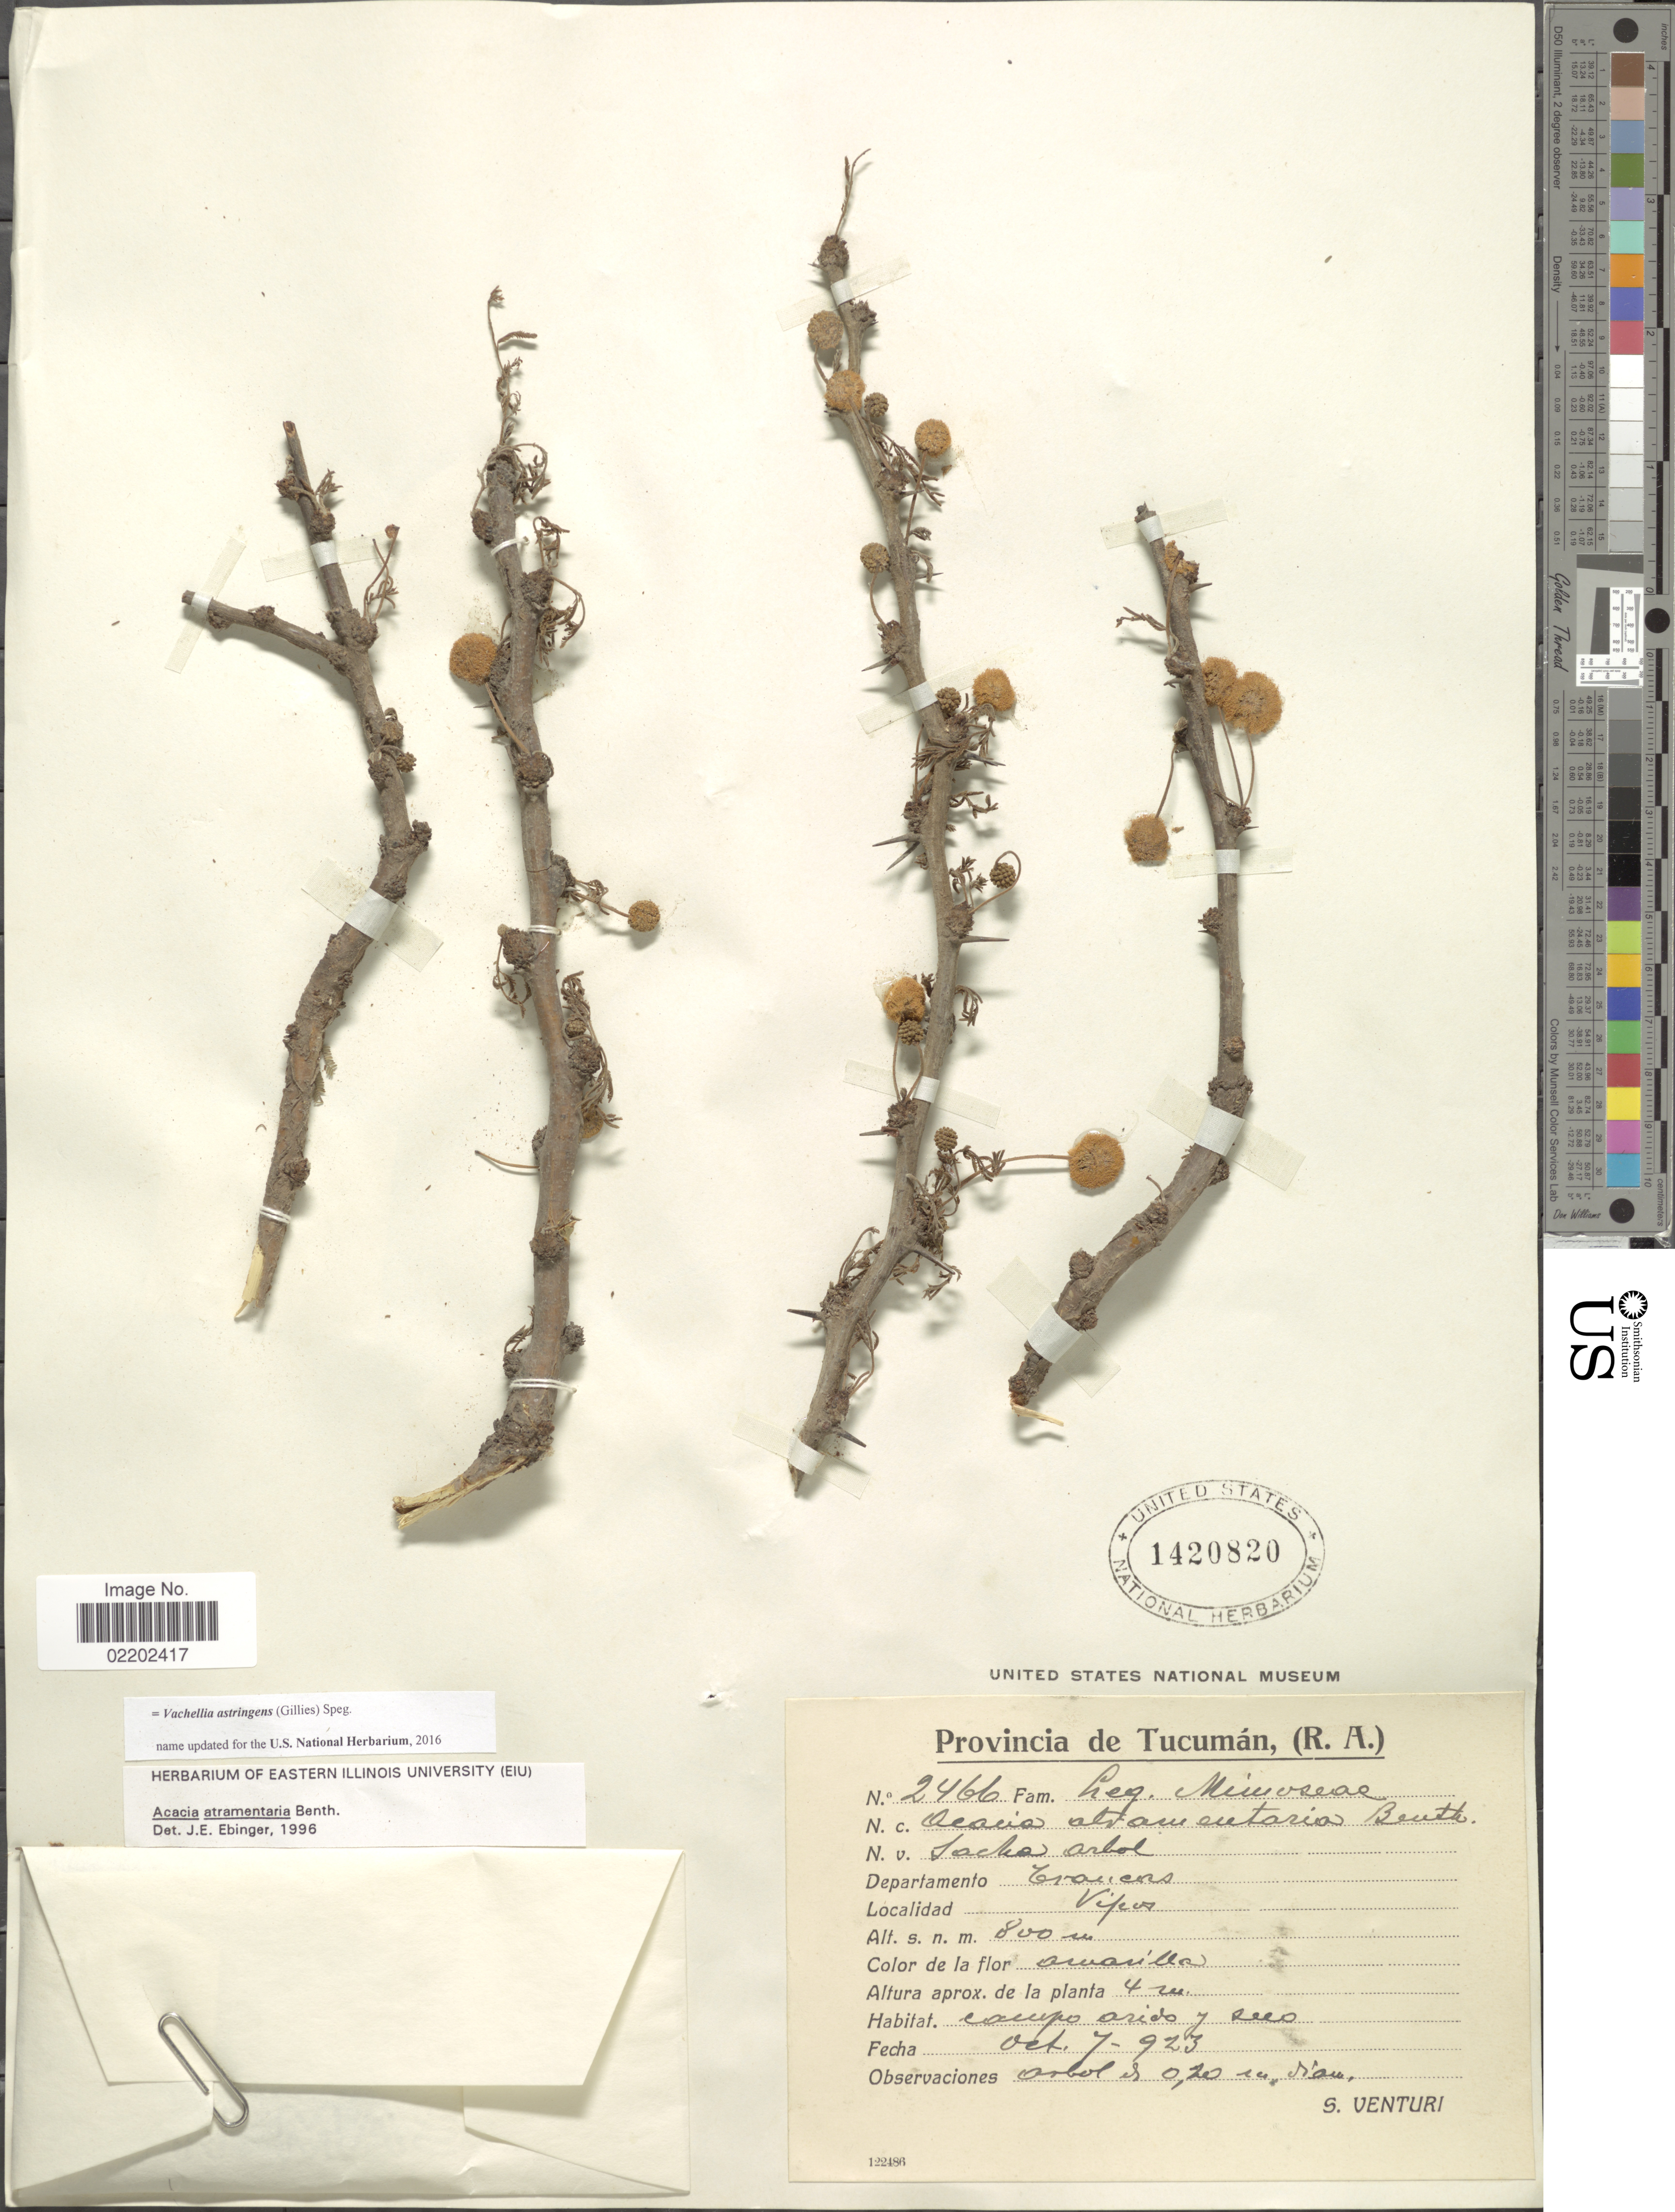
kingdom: Plantae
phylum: Tracheophyta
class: Magnoliopsida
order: Fabales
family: Fabaceae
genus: Vachellia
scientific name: Vachellia astringens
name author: (Gillies ex Hook. & Arn.) Speg.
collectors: S. Venturi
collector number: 2466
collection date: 1923-10-07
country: Argentina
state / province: Tucumán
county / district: Trancas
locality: Vipos, Campo arido y seco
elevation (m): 800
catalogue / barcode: US 1420820